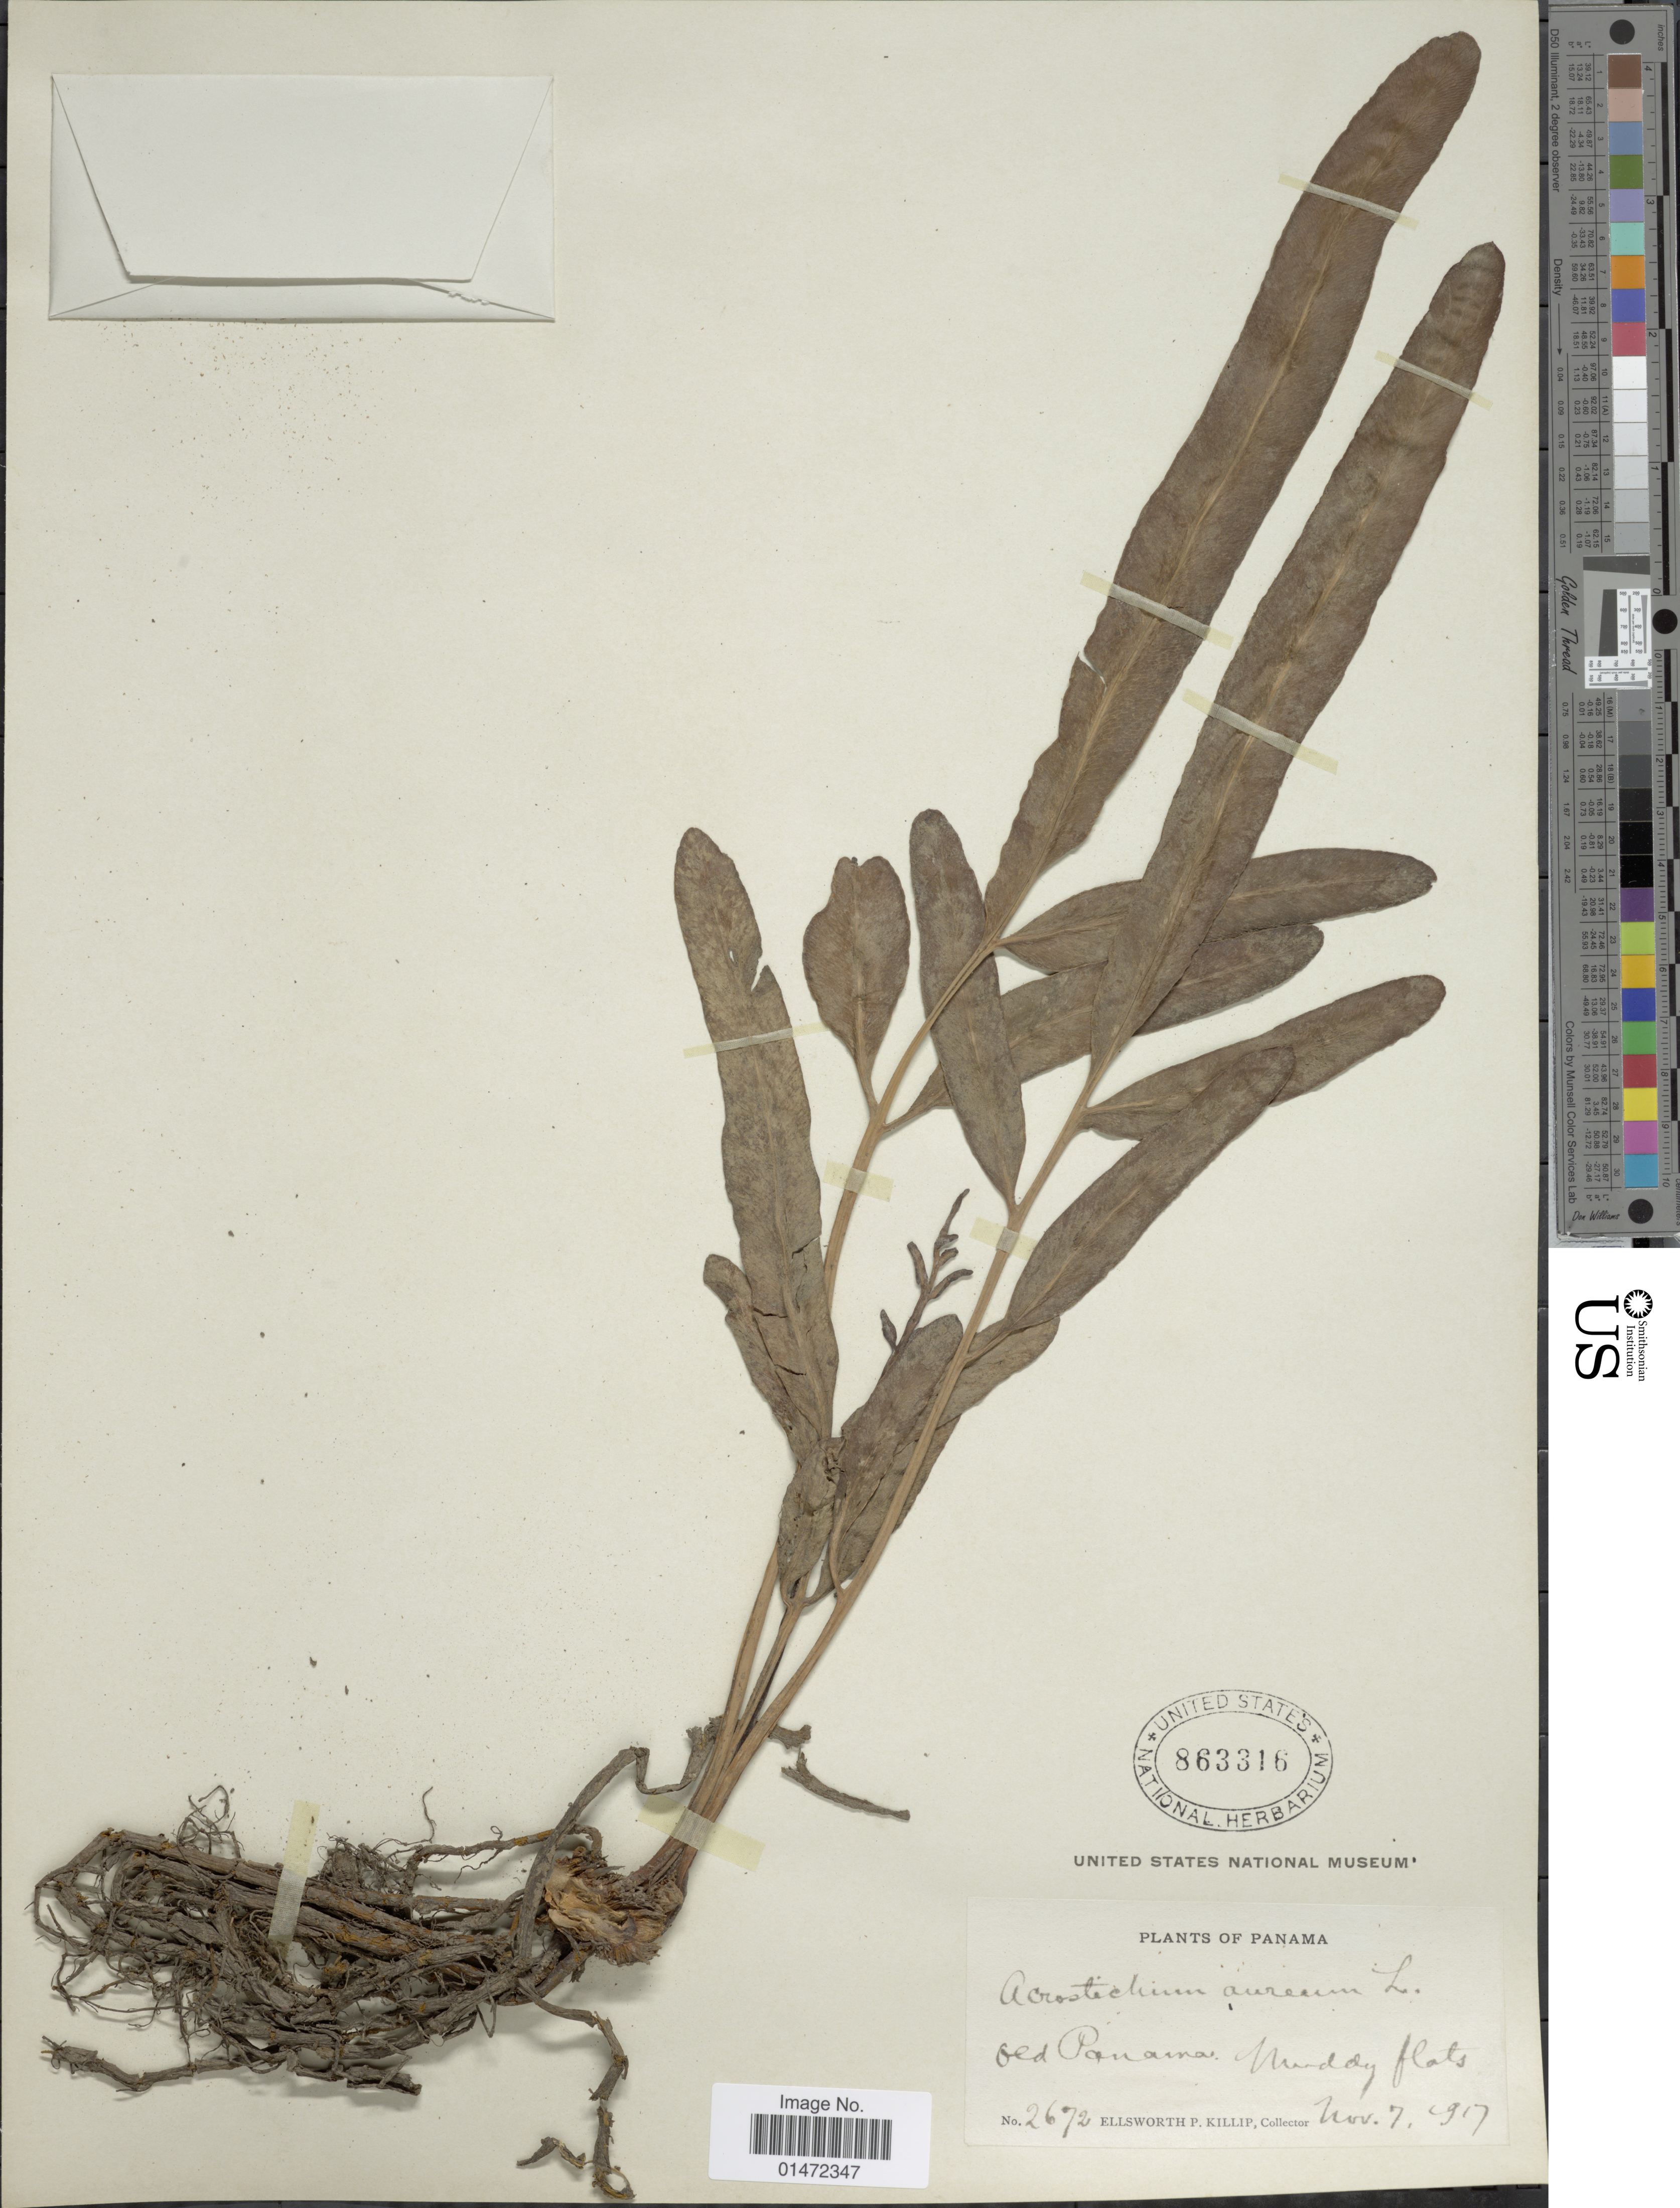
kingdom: Plantae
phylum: Tracheophyta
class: Polypodiopsida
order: Polypodiales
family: Pteridaceae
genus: Acrostichum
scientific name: Acrostichum aureum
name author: L.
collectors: E. P. Killip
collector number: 2672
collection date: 1917-11-07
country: Panama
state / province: Panamá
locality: Old Panama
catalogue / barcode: US 863316